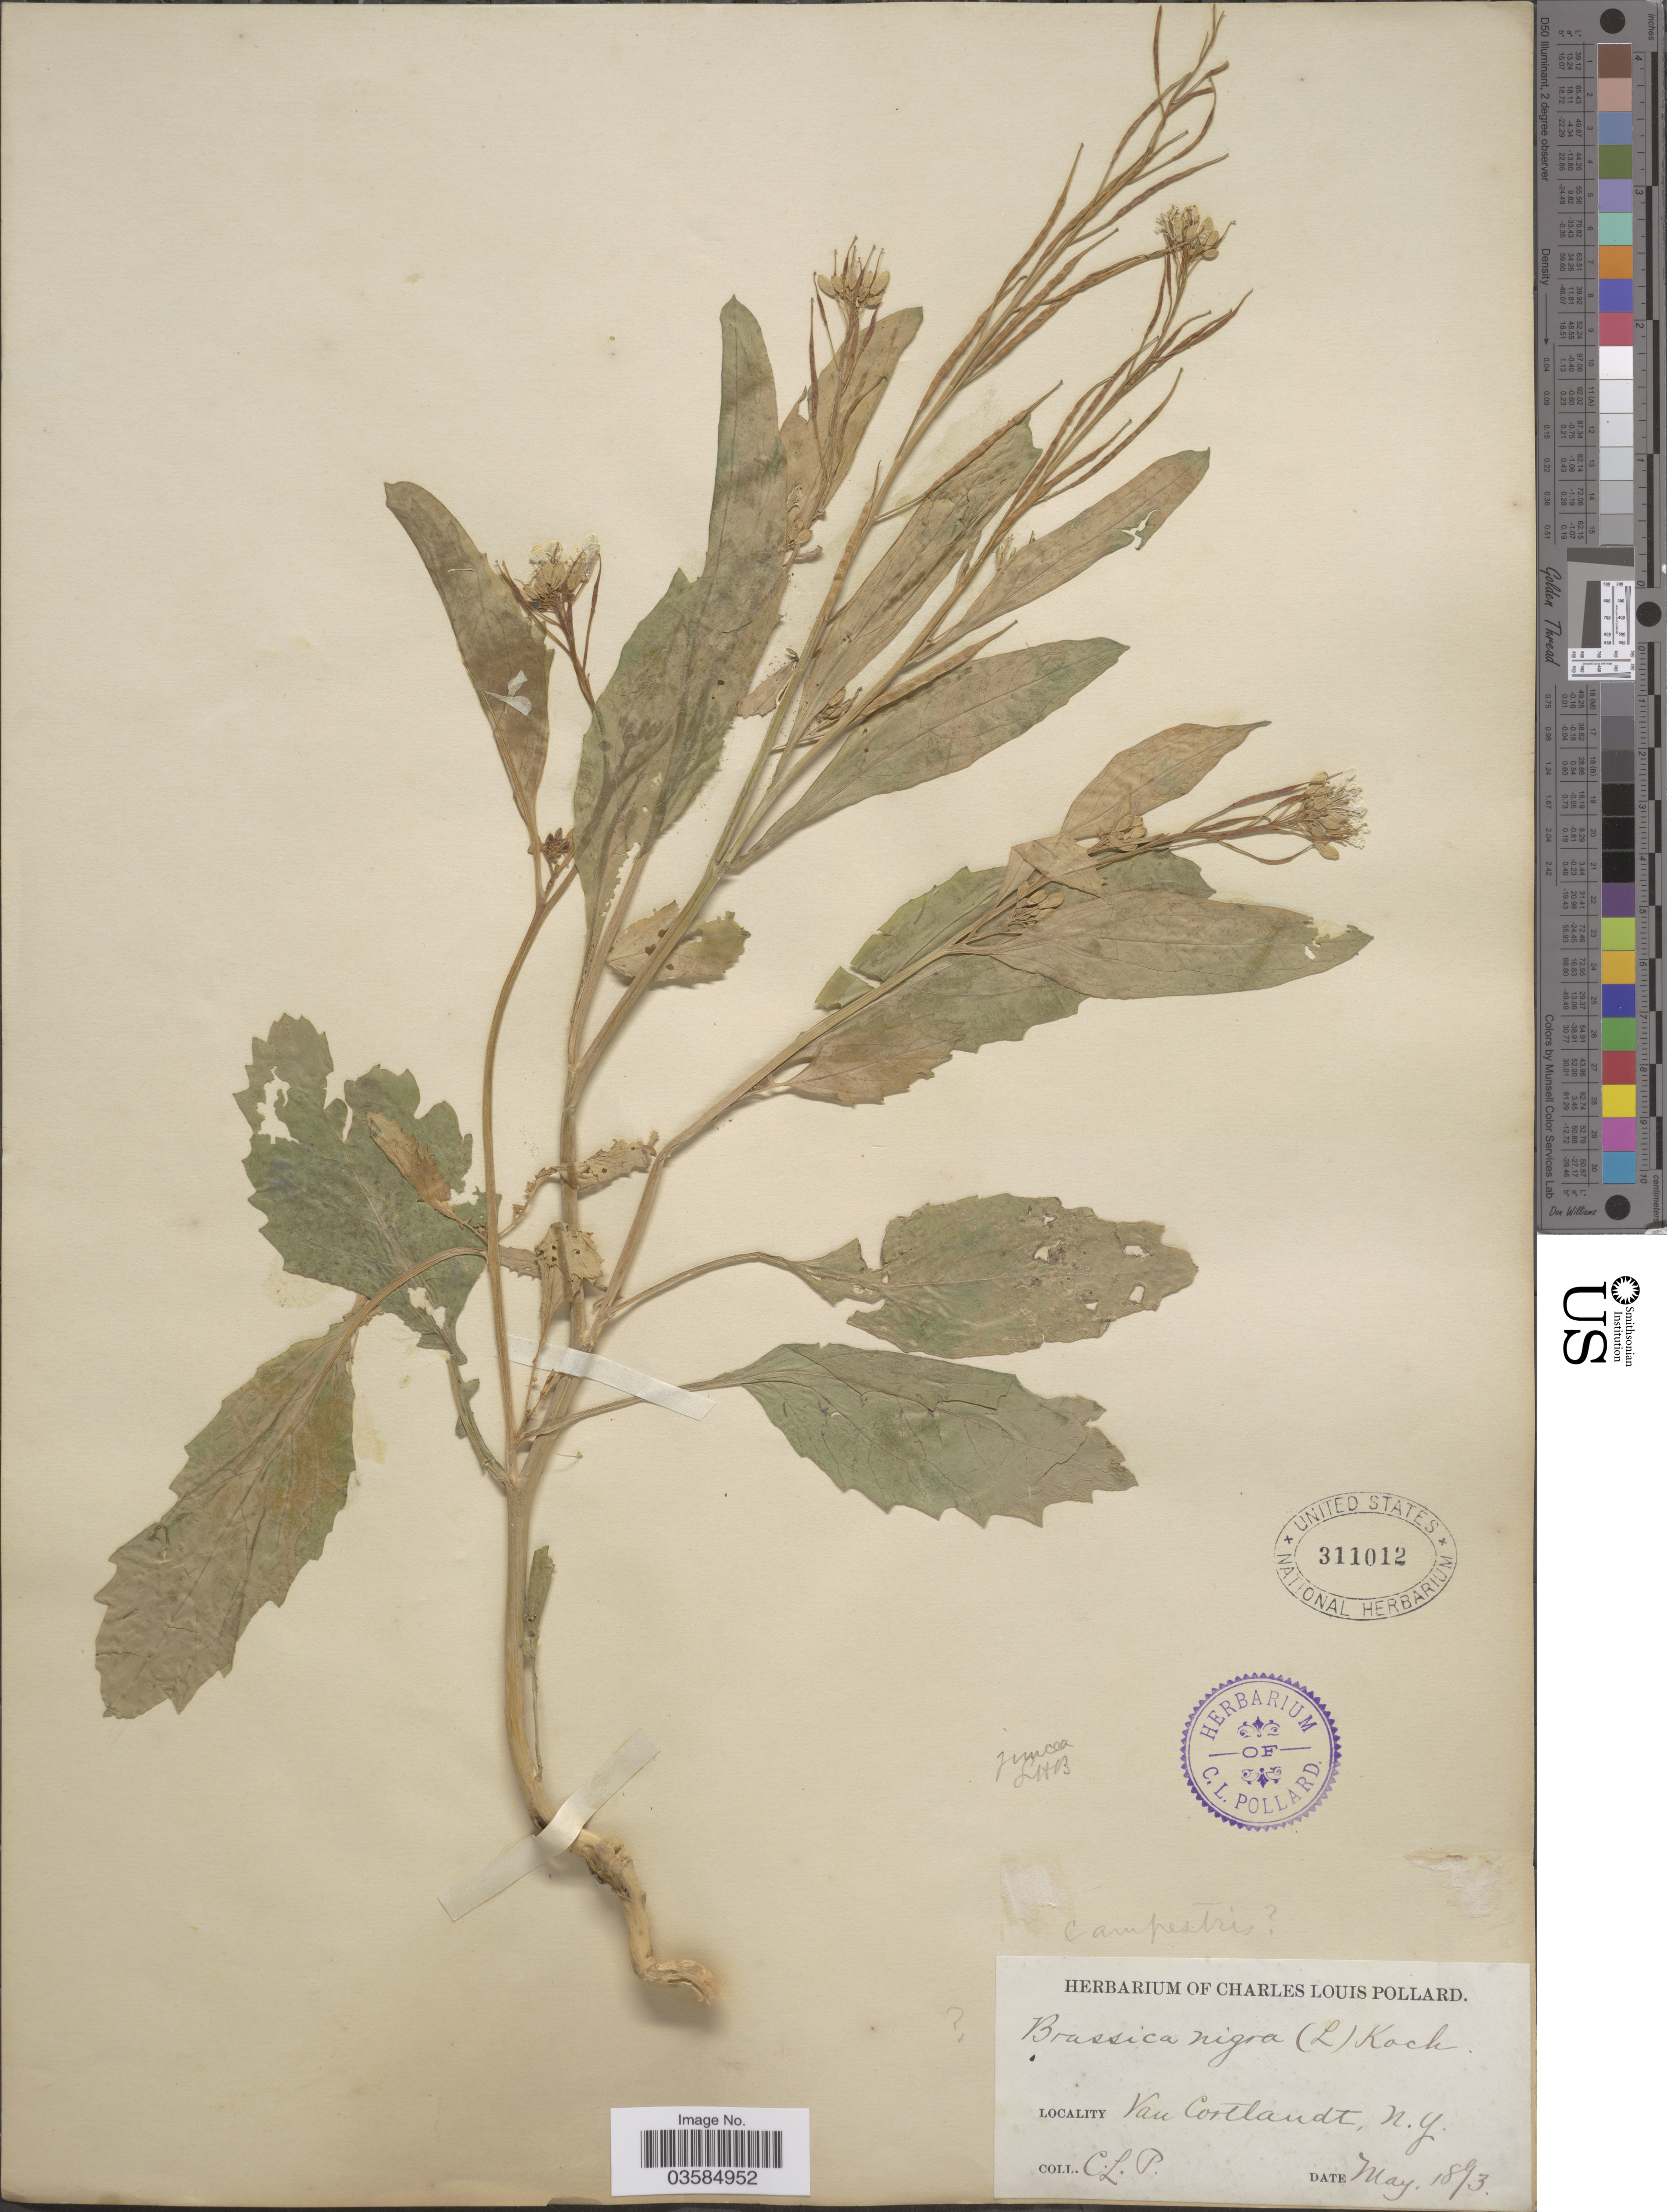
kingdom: Plantae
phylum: Tracheophyta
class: Magnoliopsida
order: Brassicales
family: Brassicaceae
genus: Brassica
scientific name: Brassica campestris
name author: L.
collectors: C. L. Pollard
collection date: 1893-05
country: United States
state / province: New York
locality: Van Cortlandt.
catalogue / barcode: US 311012